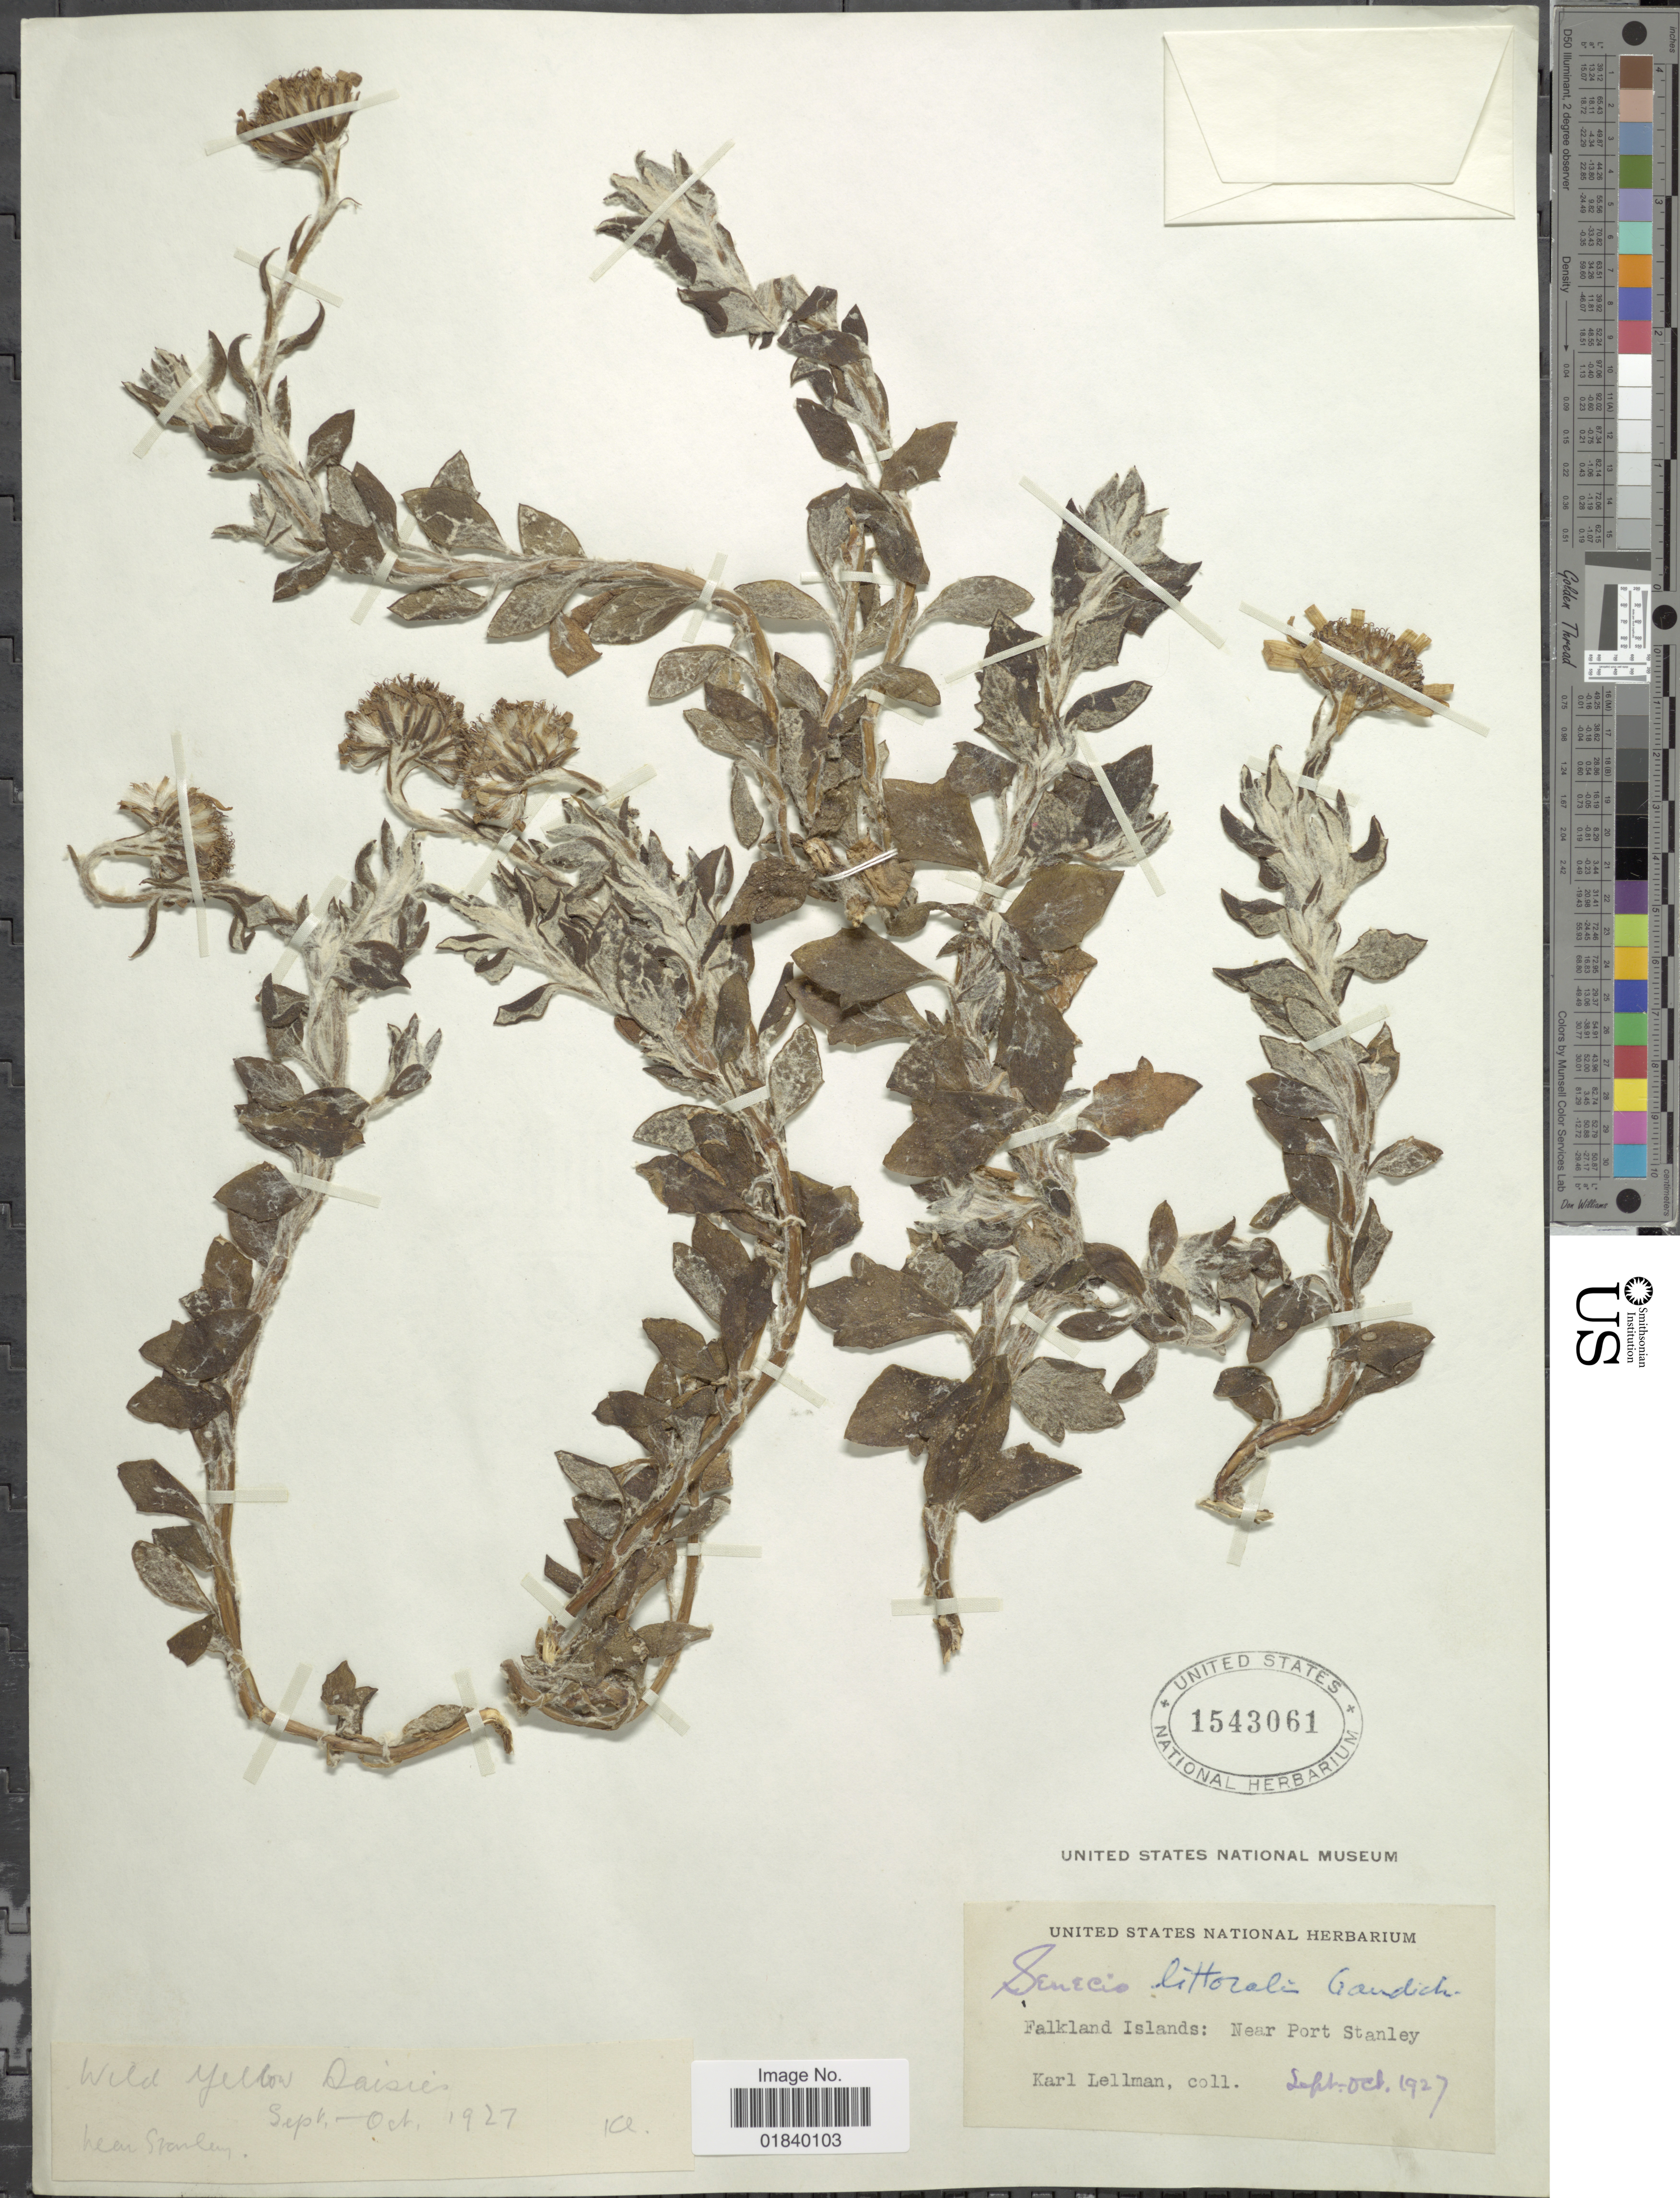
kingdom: Plantae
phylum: Tracheophyta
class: Magnoliopsida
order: Asterales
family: Asteraceae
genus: Senecio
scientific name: Senecio littoralis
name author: Gaudich.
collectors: K. Lellman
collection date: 1927-09/1927-10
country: Falkland Islands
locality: Falkland Islands: Near Port Stanley.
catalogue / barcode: US 1543061